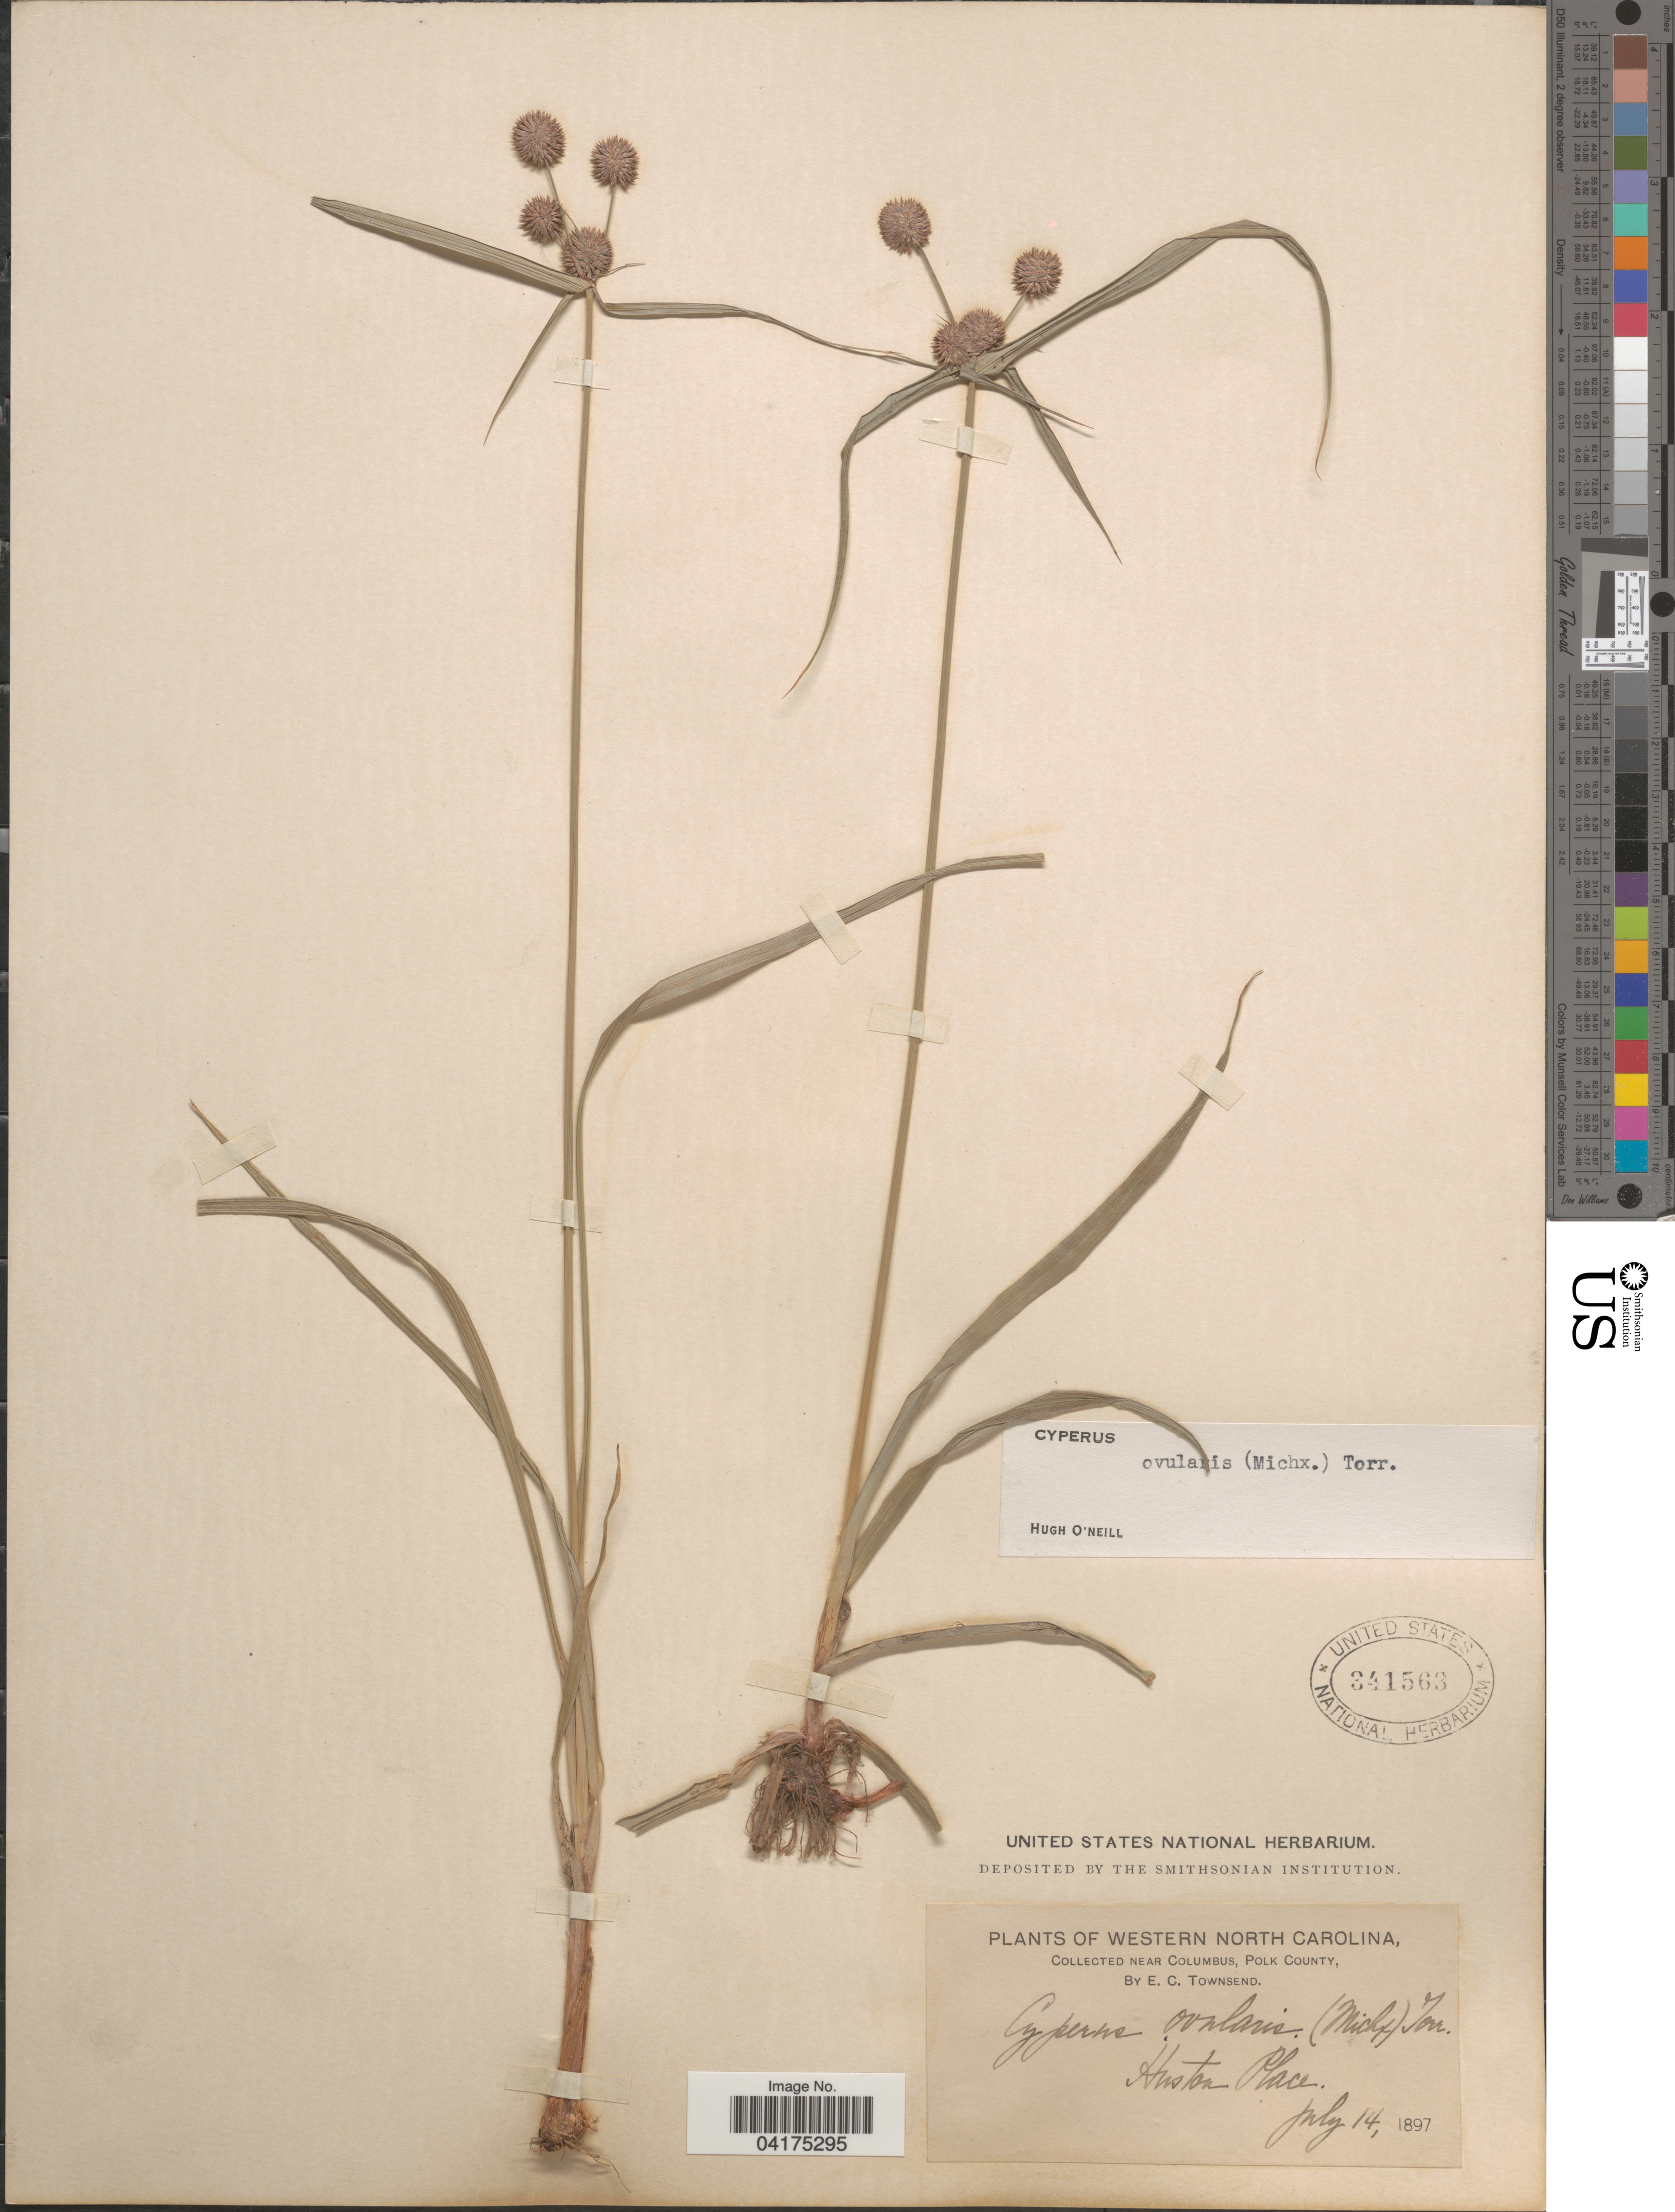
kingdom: Plantae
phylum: Tracheophyta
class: Liliopsida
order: Poales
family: Cyperaceae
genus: Cyperus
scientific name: Cyperus echinatus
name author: (L.) Alph. Wood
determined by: Strong, Mark T., (BOT), Smithsonian Institution - National Museum of Natural History (UNITED STATES)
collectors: E. C. Townsend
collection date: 1897-07-14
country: United States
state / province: North Carolina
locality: Western North Carolina. Near Columbus, Polk County. Huston Place.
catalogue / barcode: US 341563